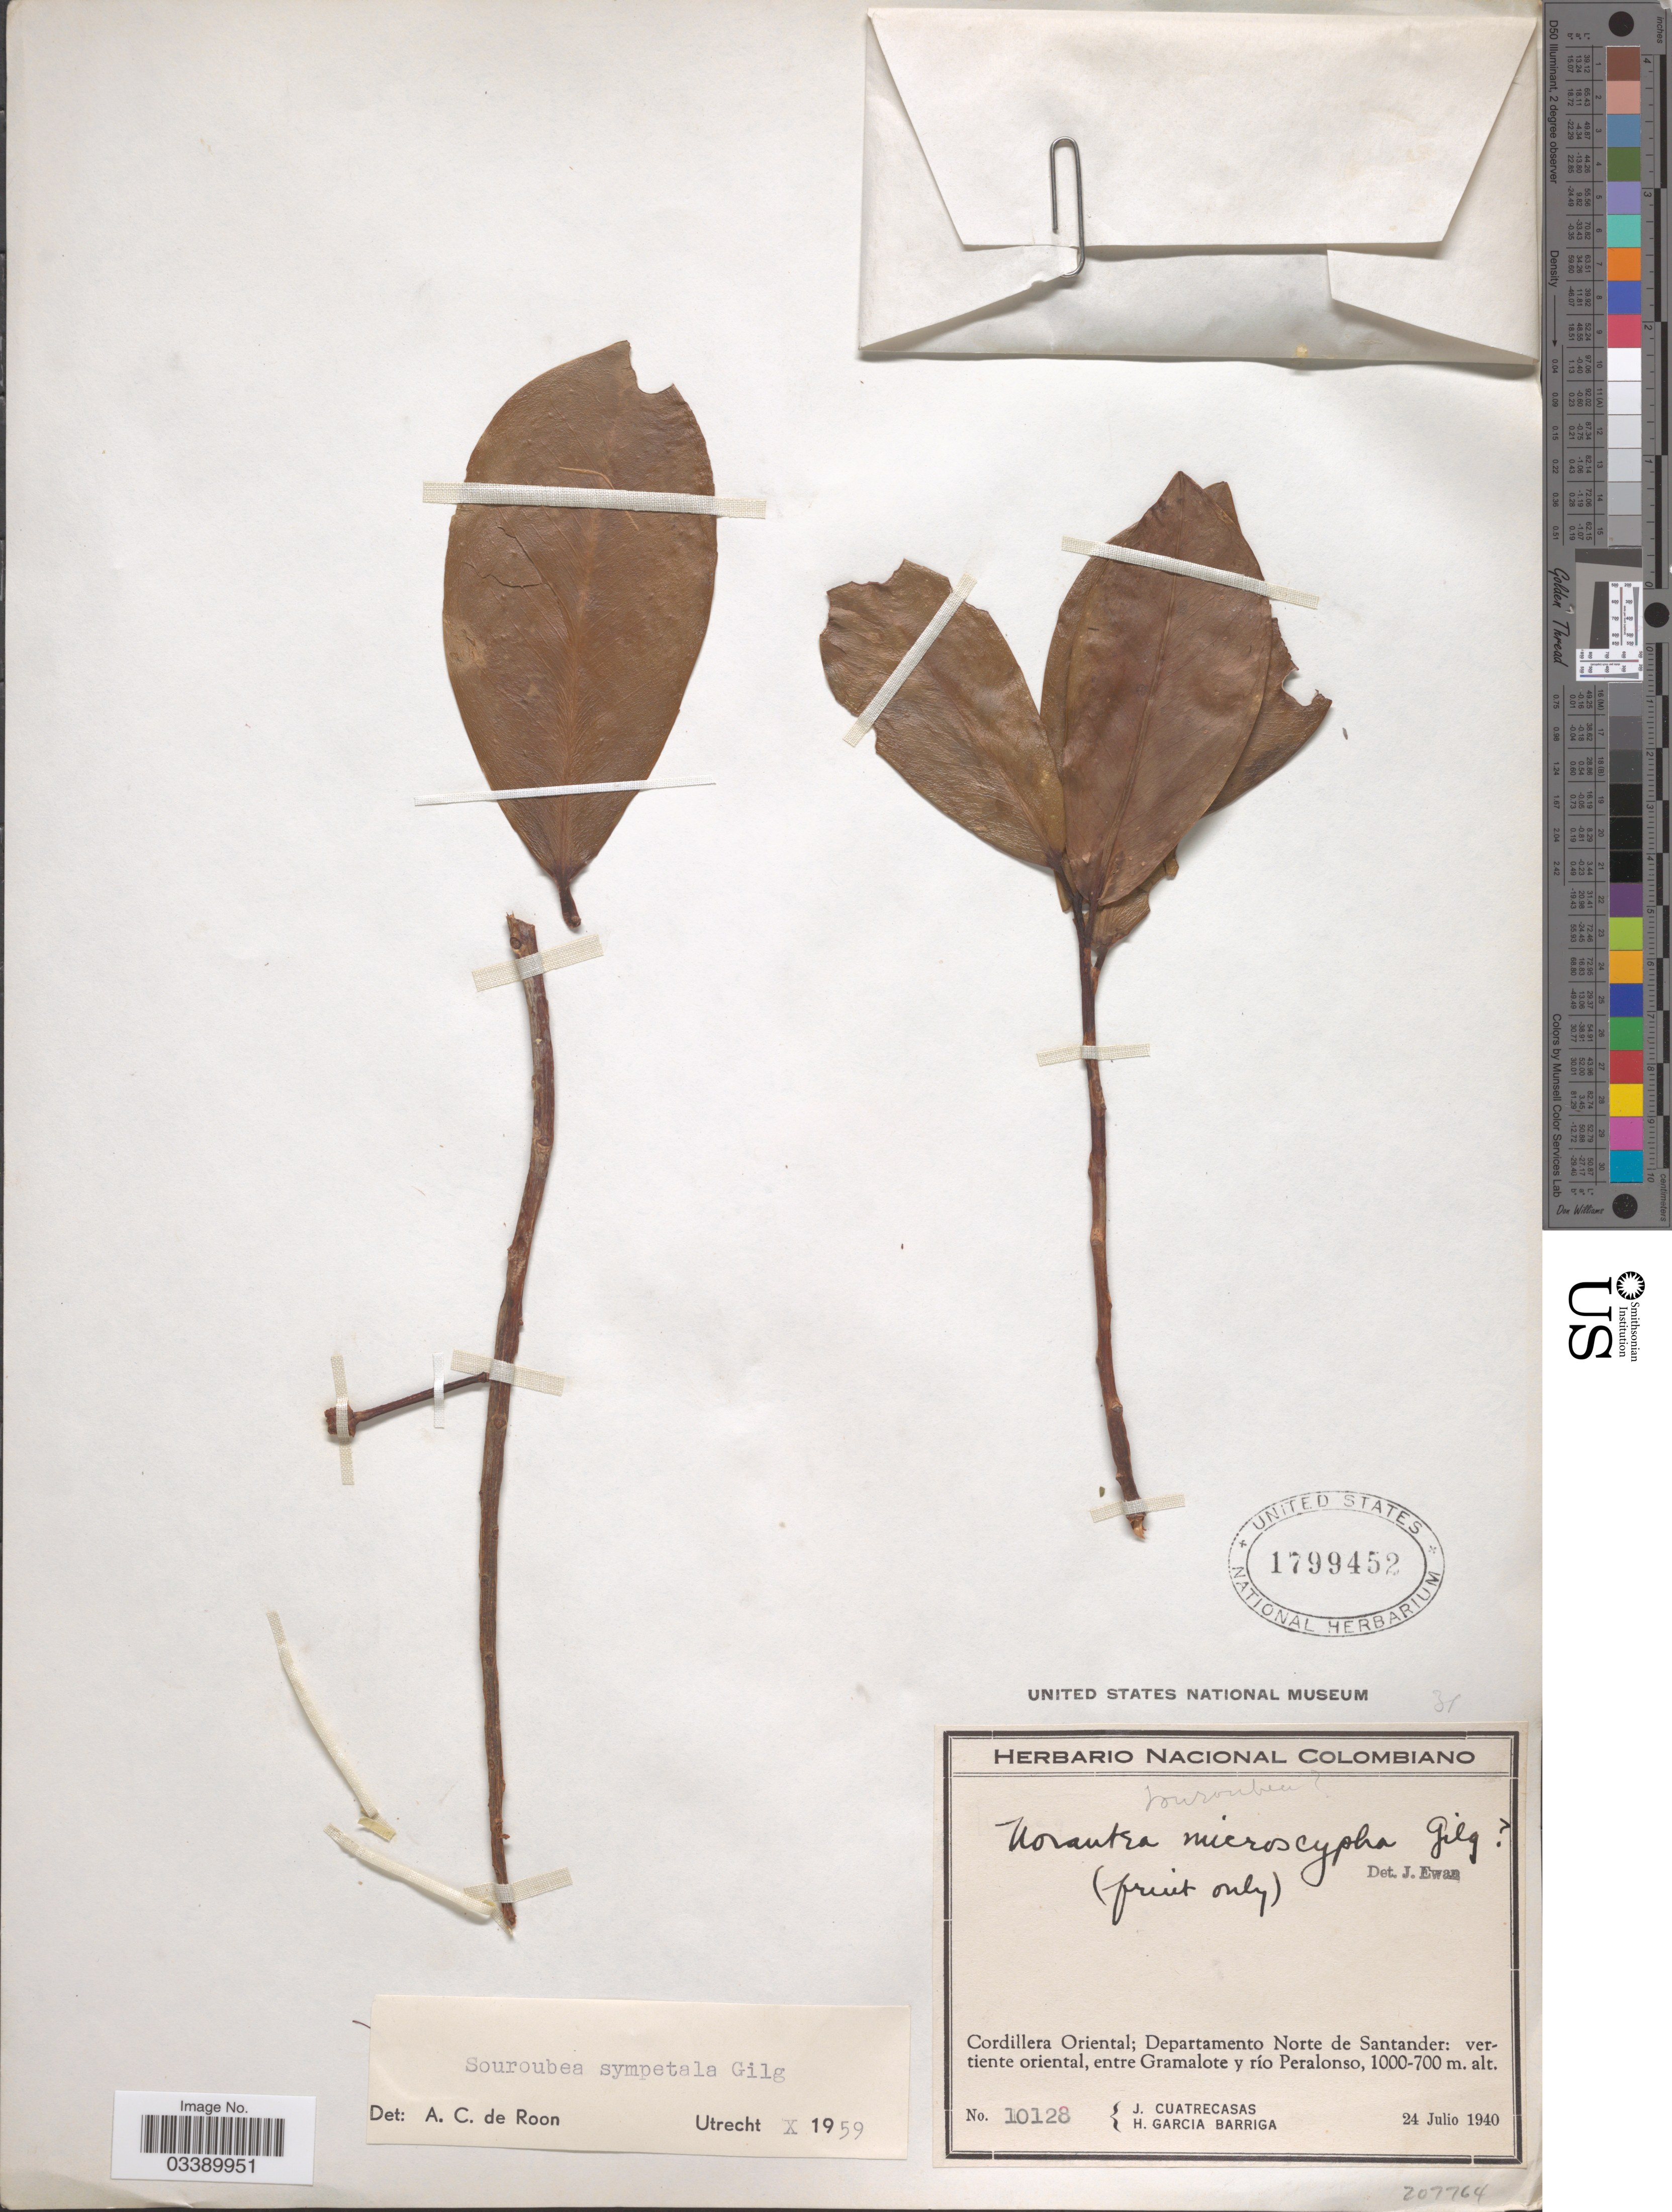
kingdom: Plantae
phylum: Tracheophyta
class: Magnoliopsida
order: Ericales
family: Marcgraviaceae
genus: Souroubea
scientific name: Souroubea sympetala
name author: Gilg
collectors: J. Cuatrecasas & H. García Barriga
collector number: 10128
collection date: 1940-07-24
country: Colombia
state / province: Norte de Santander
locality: Cordillera Oriental; Departamento Norte de Santander: vertiente oriental, entre Gramalote y río Peralonso.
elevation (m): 700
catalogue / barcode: US 1799452